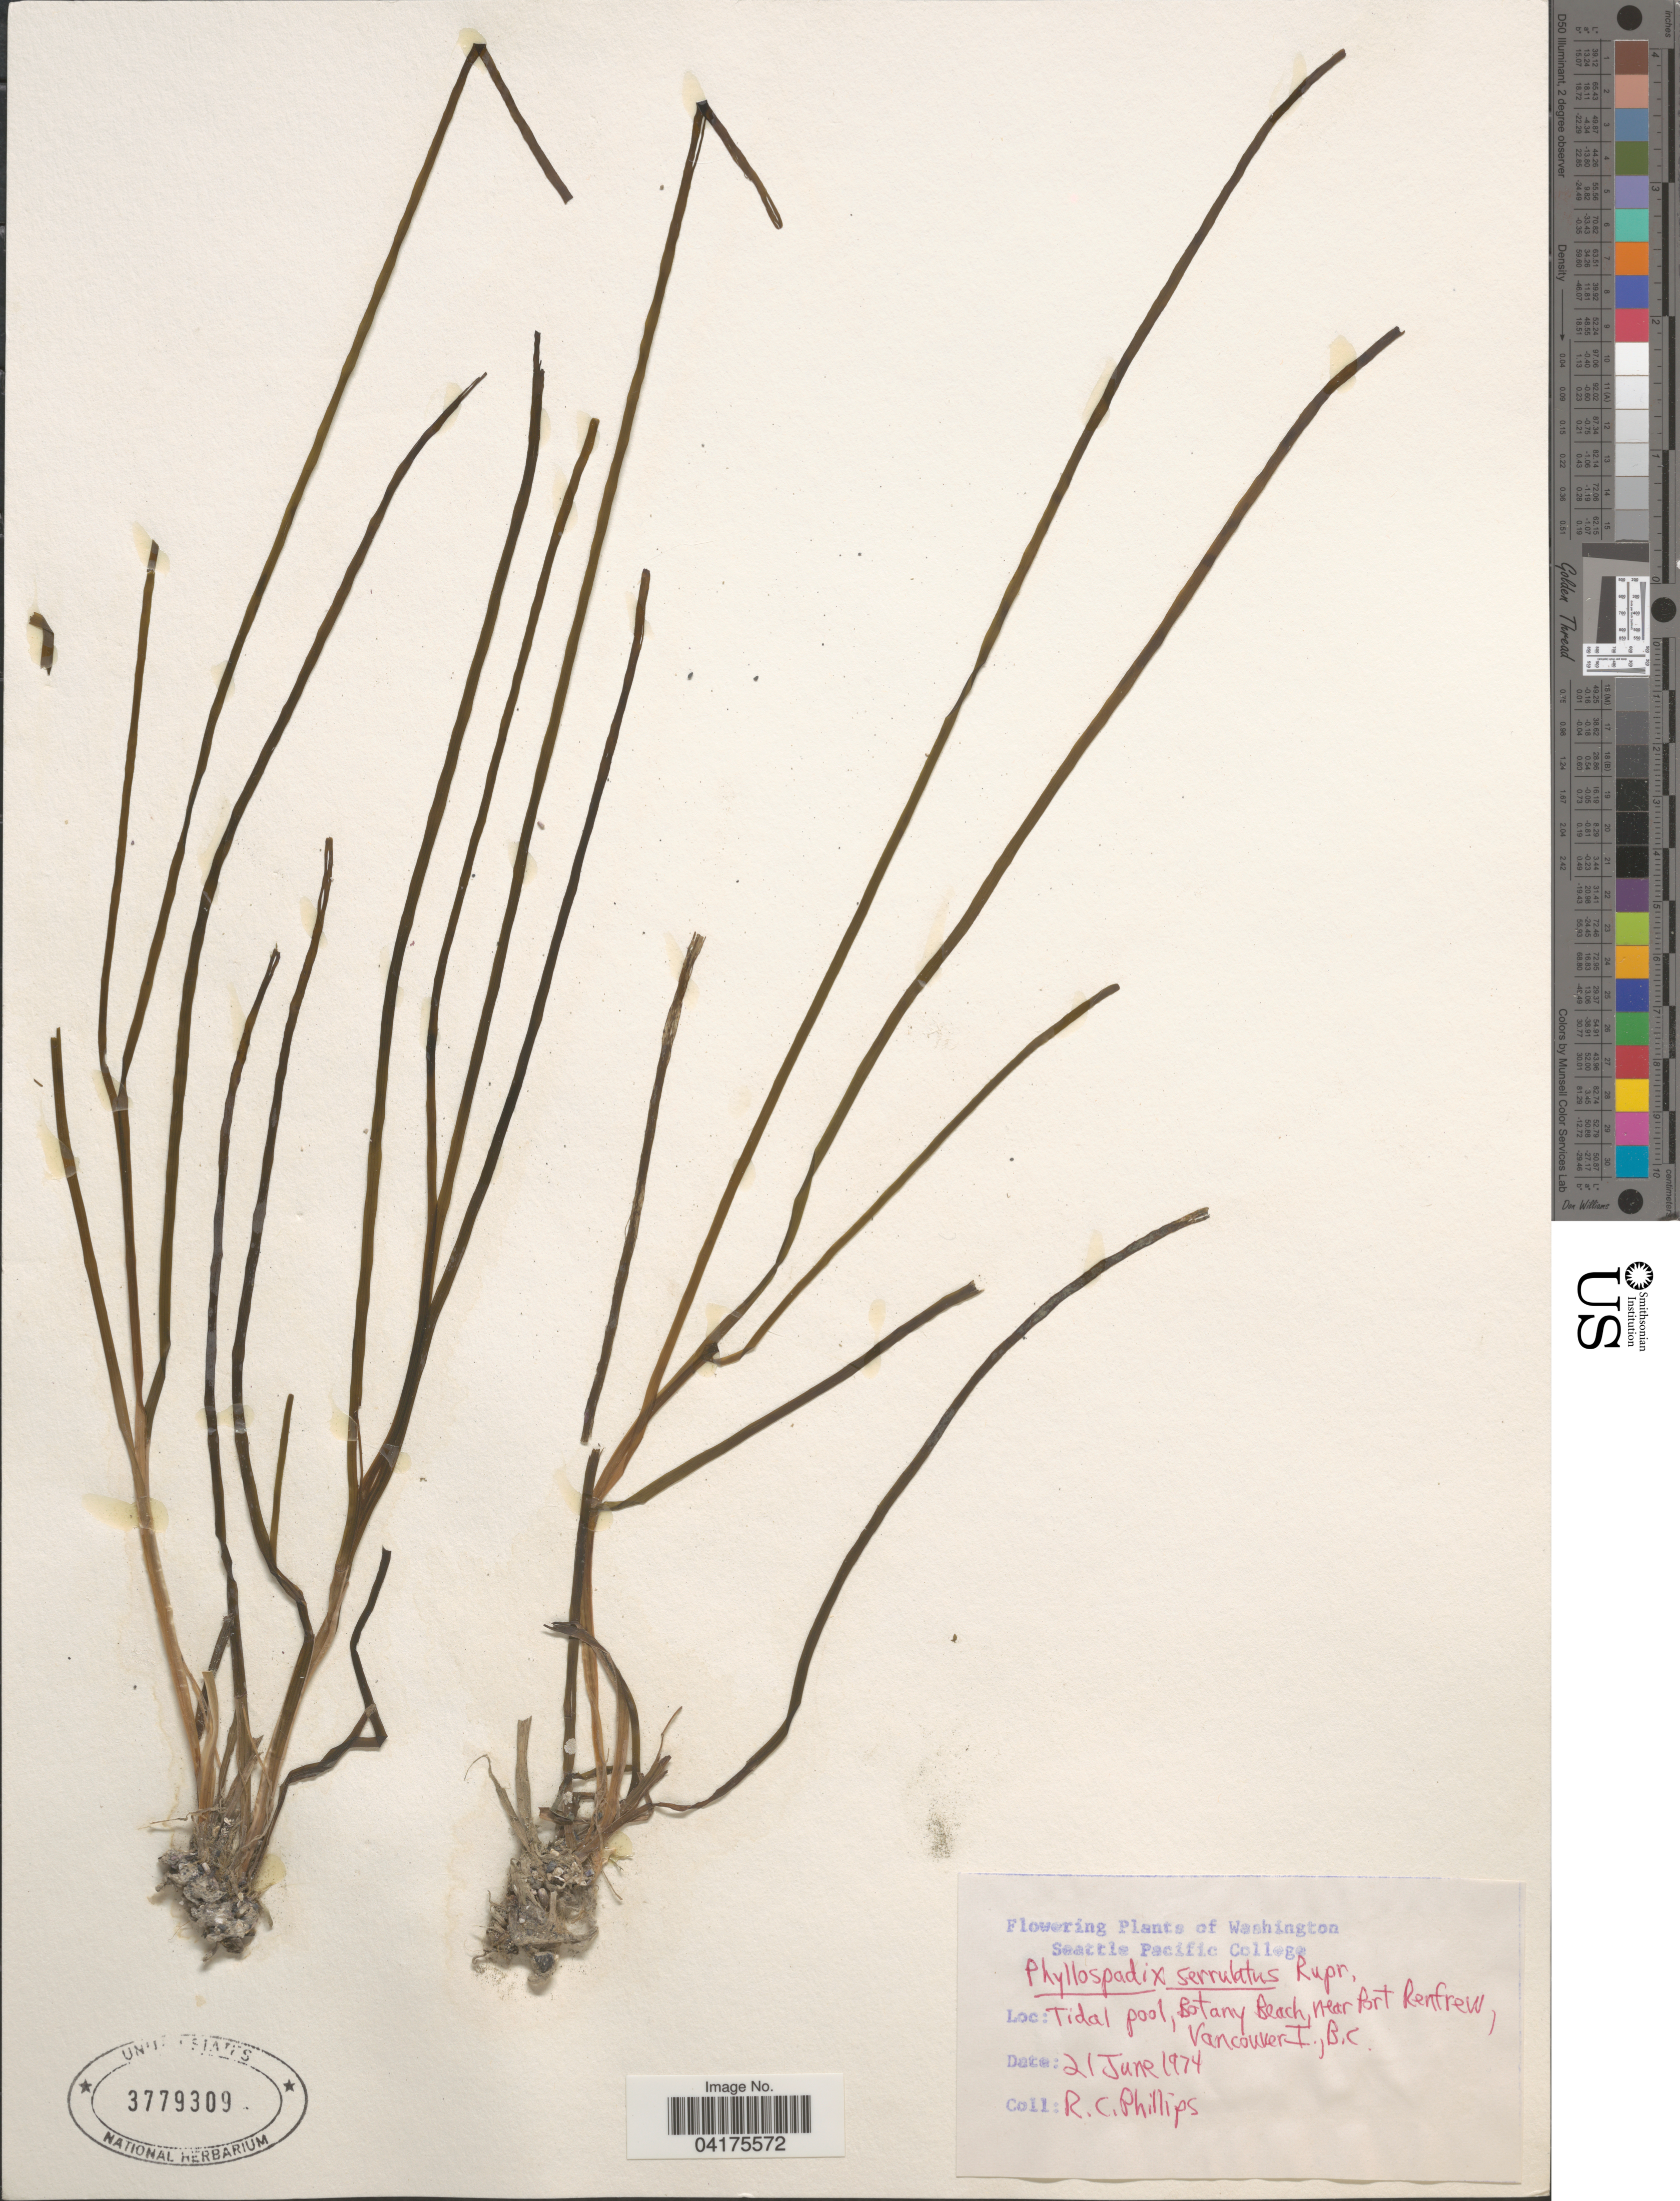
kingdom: Plantae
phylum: Tracheophyta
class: Liliopsida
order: Alismatales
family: Zosteraceae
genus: Phyllospadix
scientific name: Phyllospadix serrulatus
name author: Rupr.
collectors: R. C. Phillips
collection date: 1974-06-21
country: Canada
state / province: British Columbia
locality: Tidal pool, Botany Beach, near Port Renfrew, Vancouver I.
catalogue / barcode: US 3779309